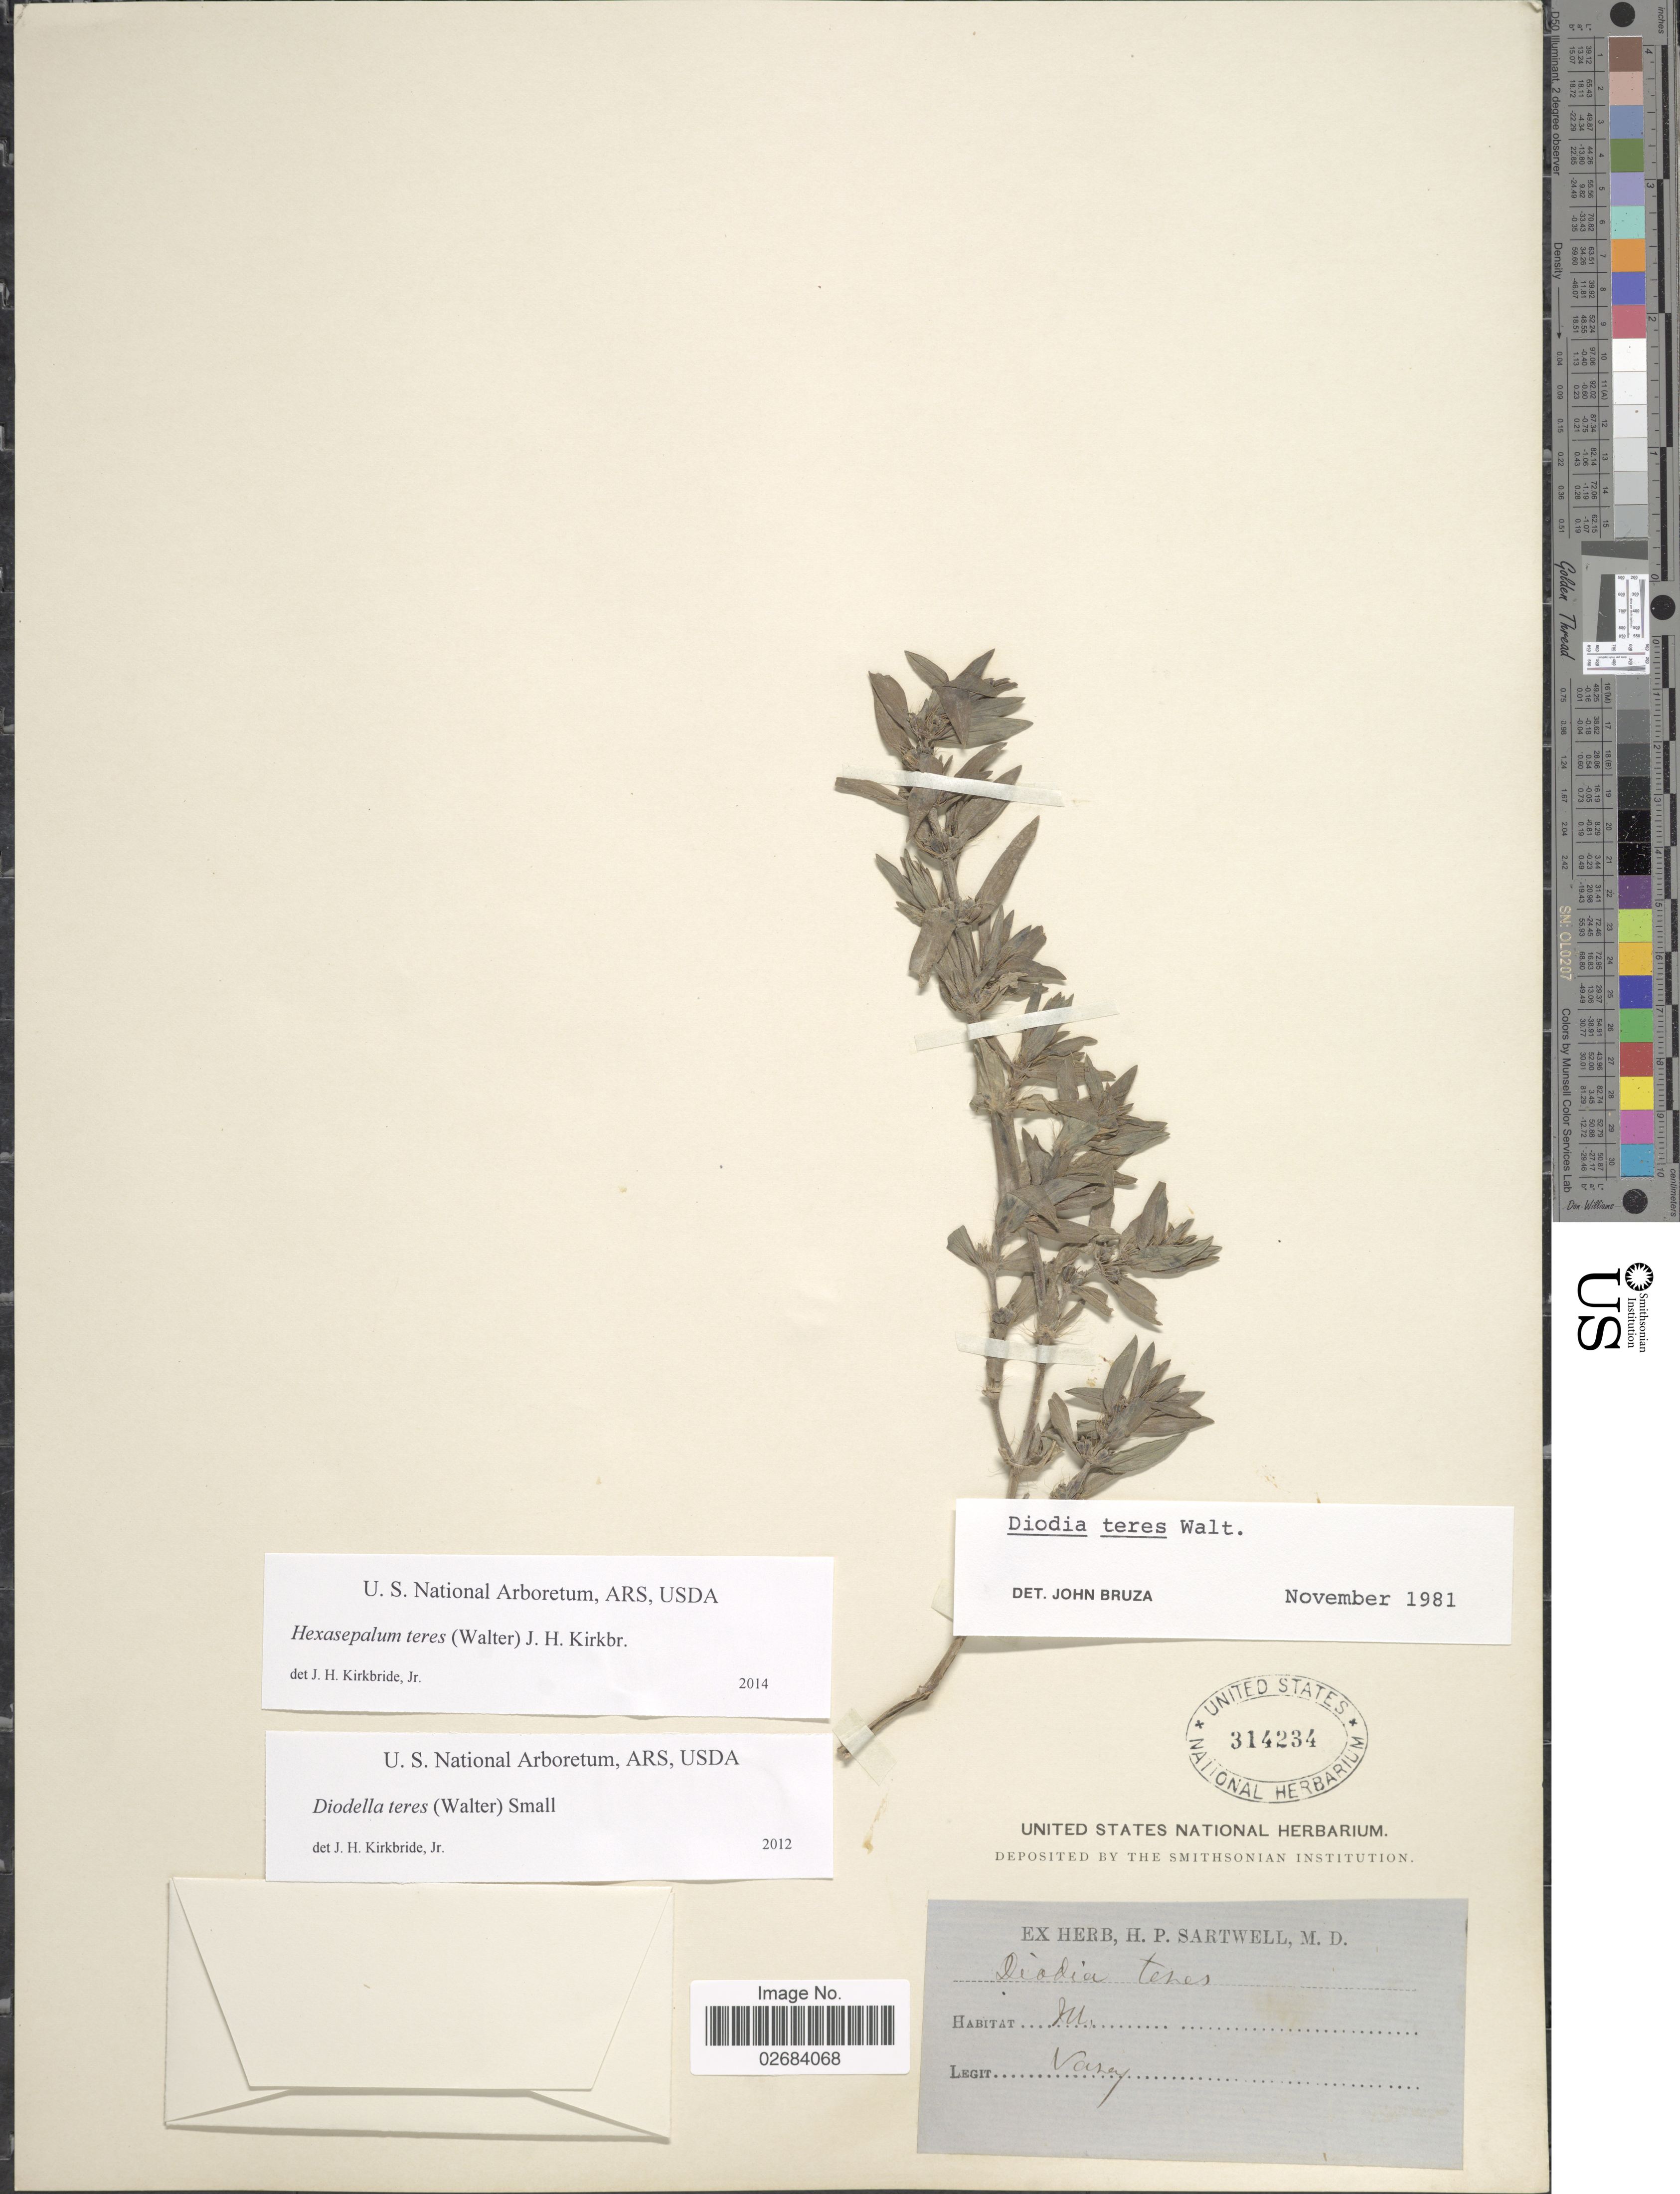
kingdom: Plantae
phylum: Tracheophyta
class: Magnoliopsida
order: Gentianales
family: Rubiaceae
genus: Diodia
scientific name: Diodia teres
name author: Walter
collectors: Vasey, --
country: United States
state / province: Illinois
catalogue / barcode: US 314234